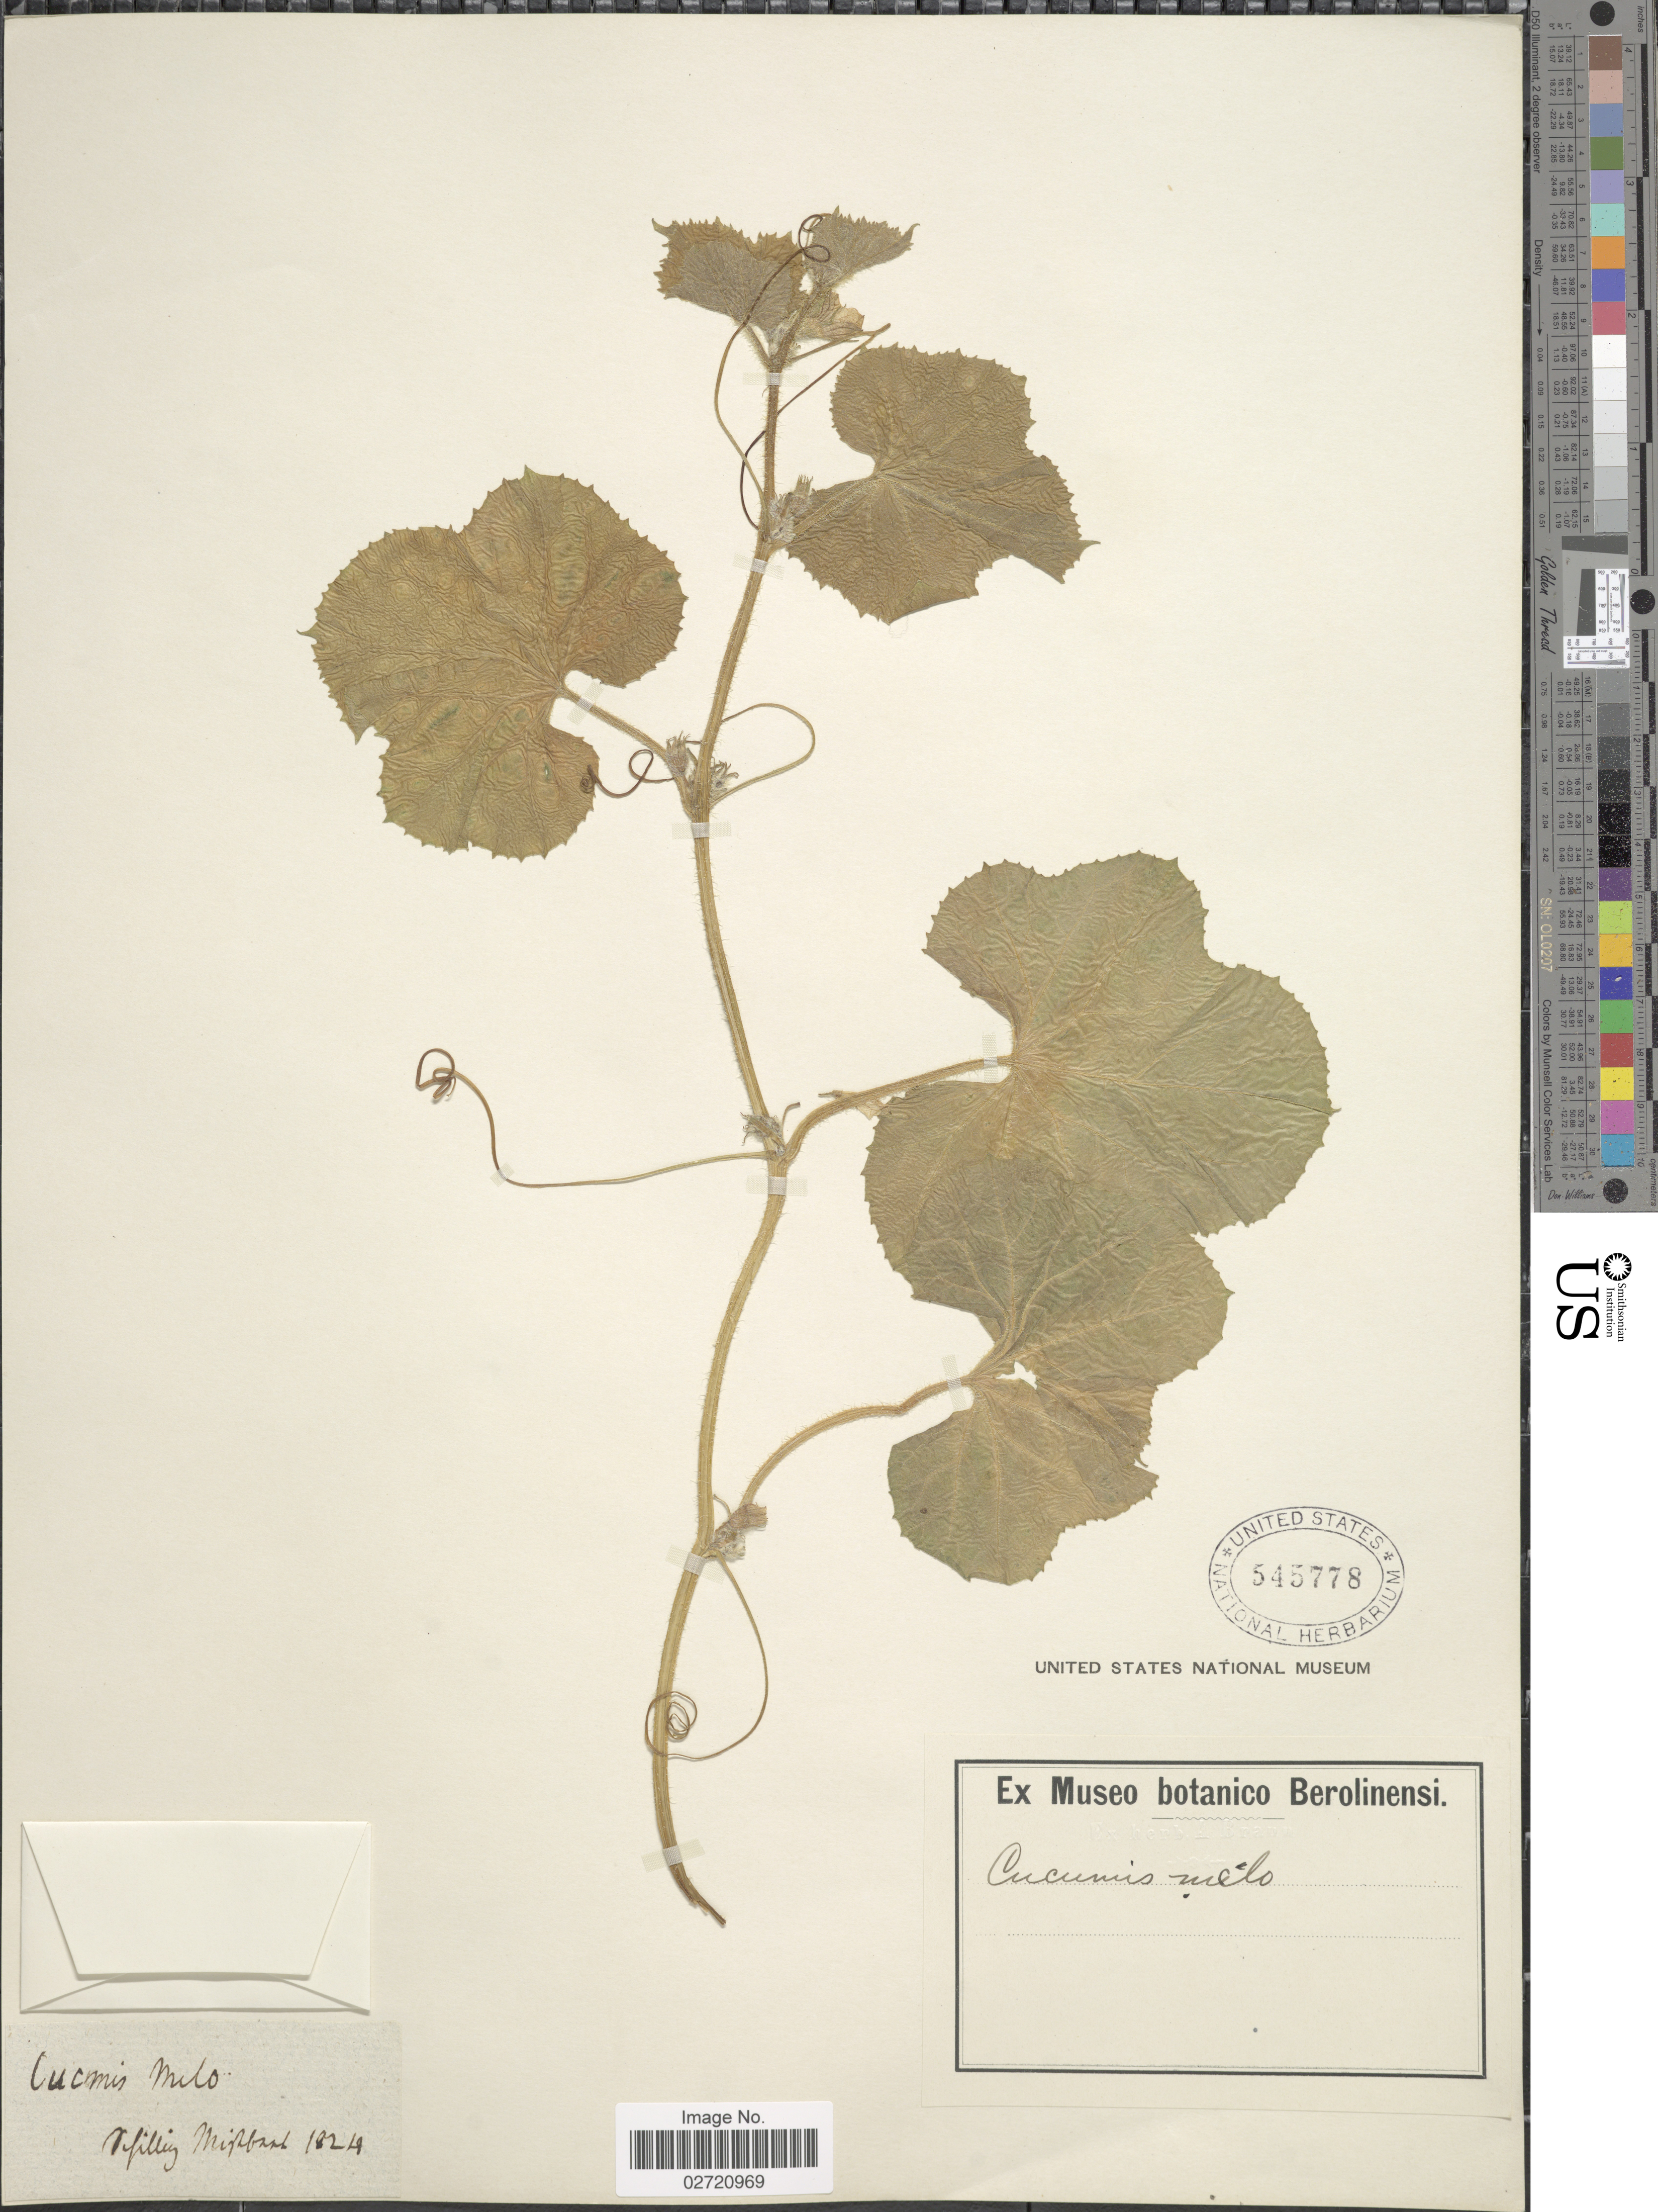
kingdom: Plantae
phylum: Tracheophyta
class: Magnoliopsida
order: Cucurbitales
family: Cucurbitaceae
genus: Cucumis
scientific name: Cucumis melo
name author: L.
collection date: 1824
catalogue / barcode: US 545778